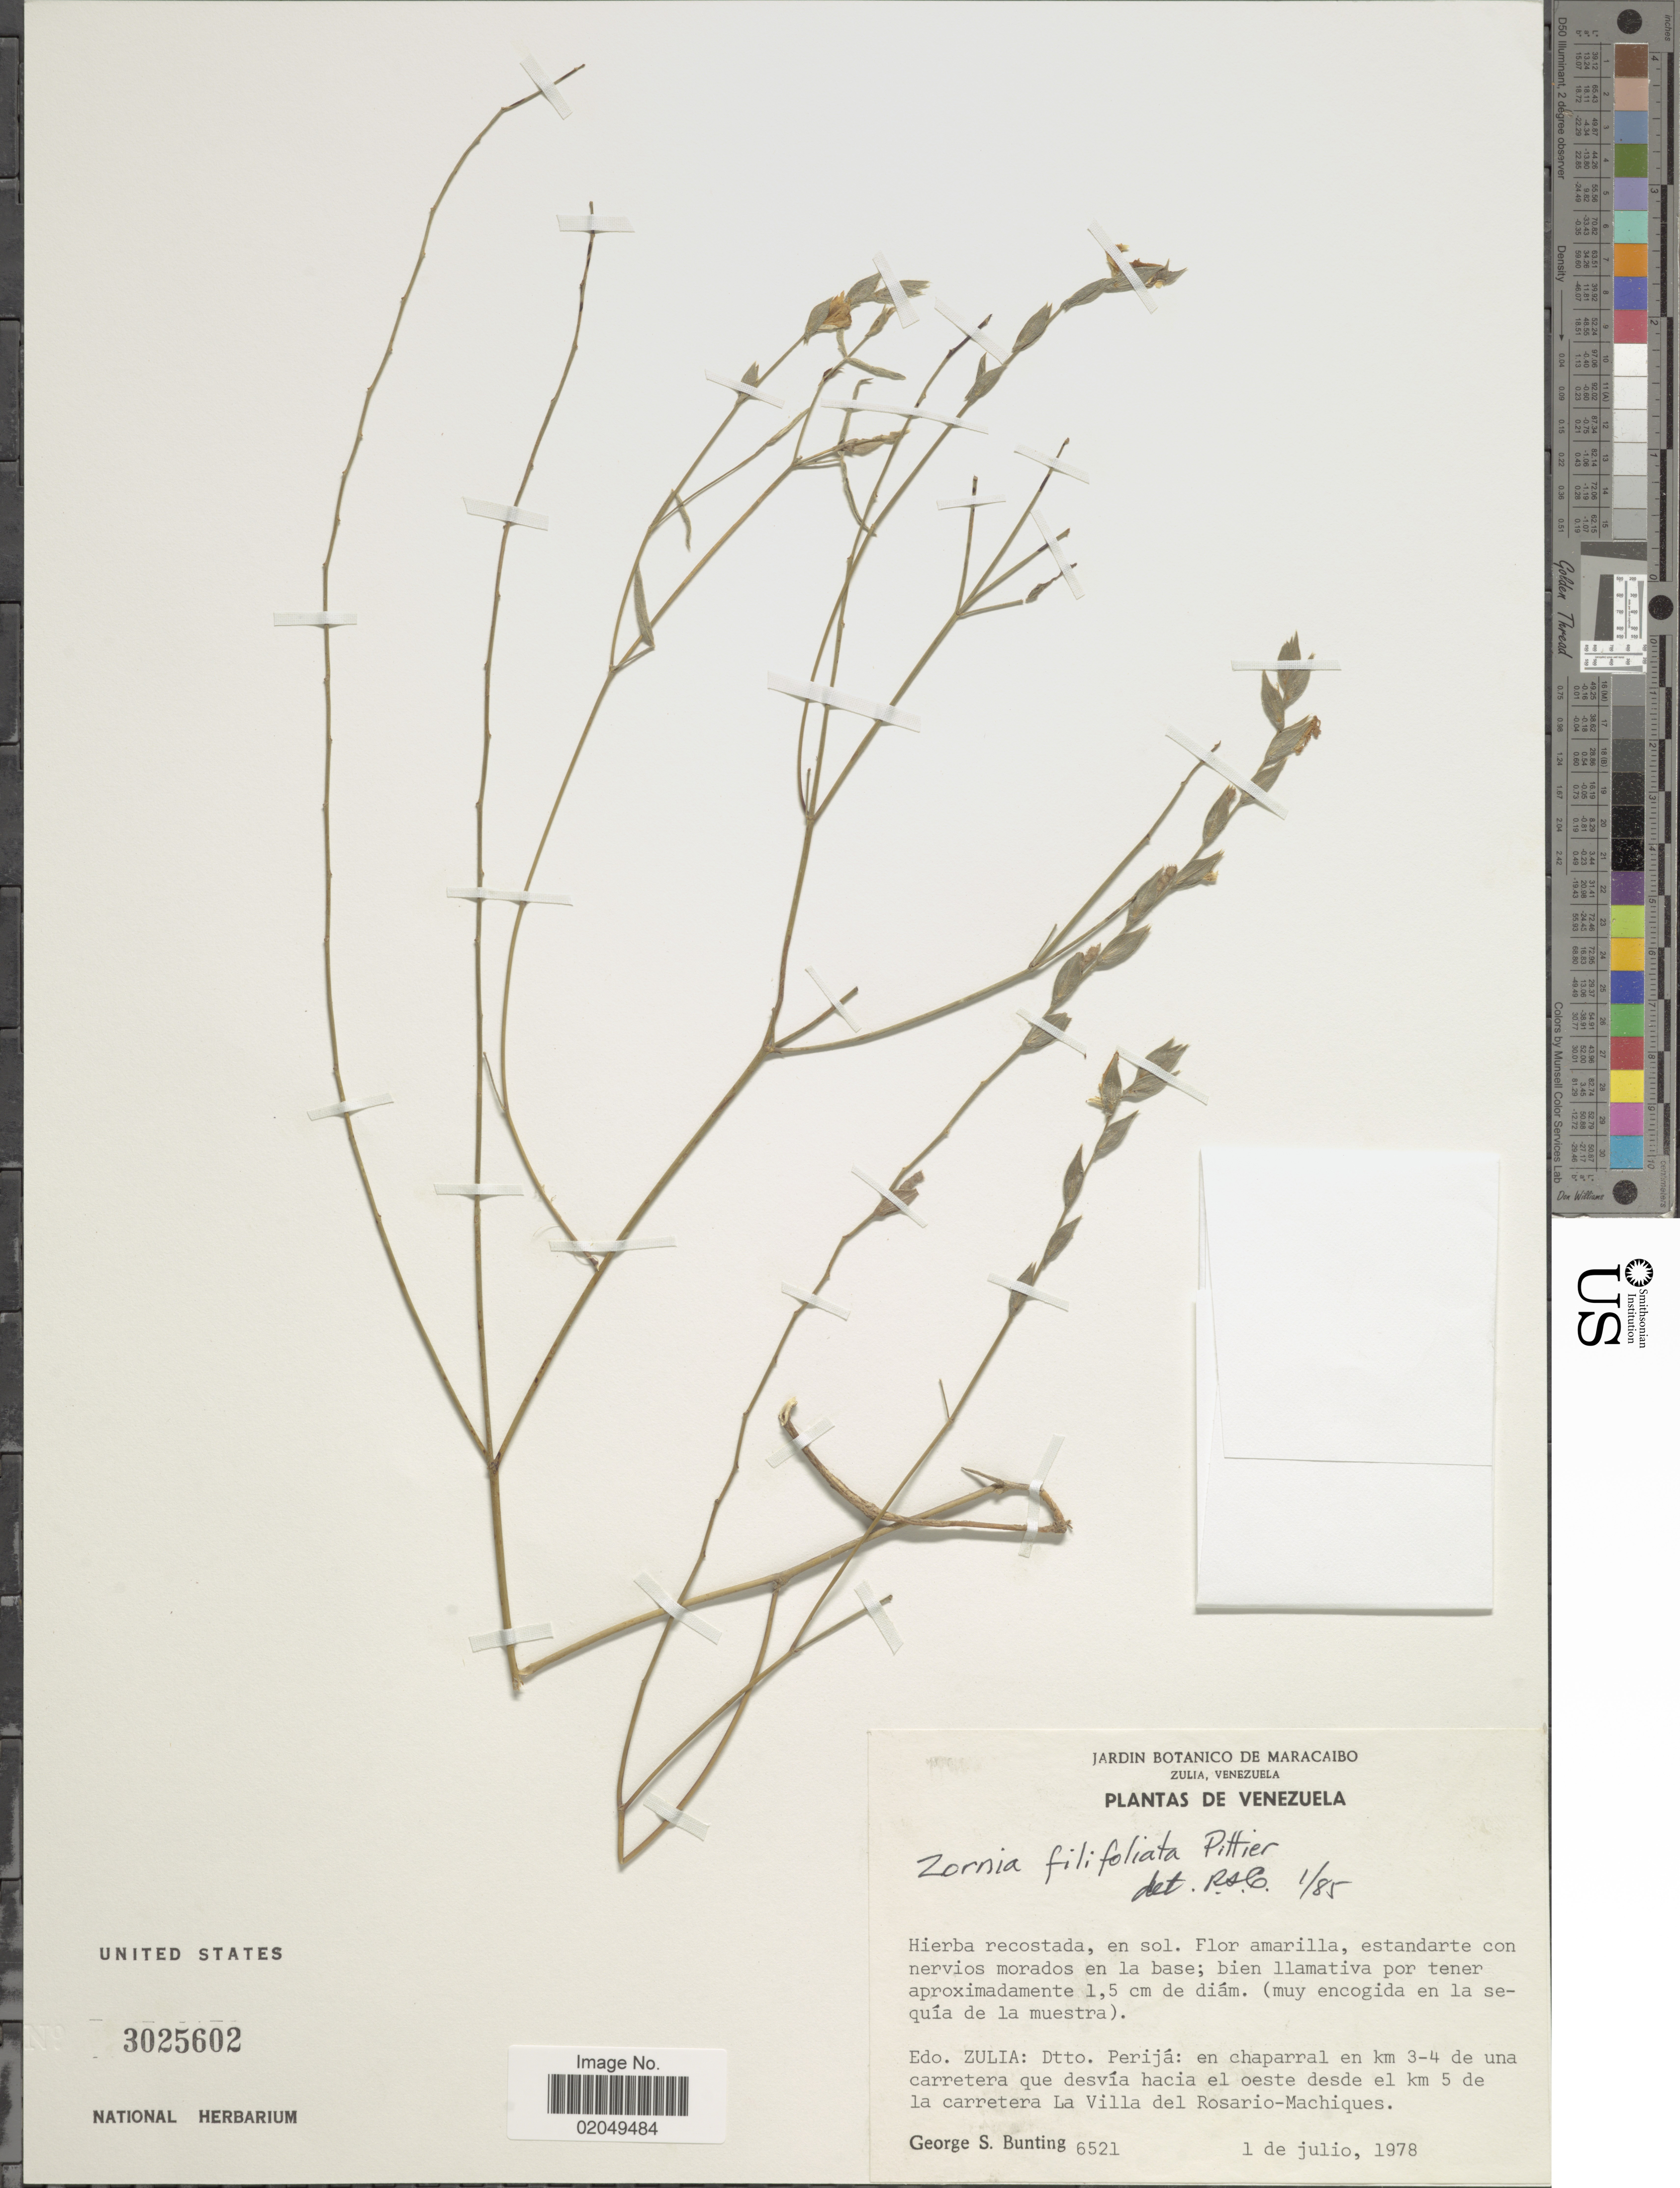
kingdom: Plantae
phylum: Tracheophyta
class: Magnoliopsida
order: Fabales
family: Fabaceae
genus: Zornia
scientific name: Zornia filifoliola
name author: Pittier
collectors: G. S. Bunting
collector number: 6521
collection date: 1978-07-01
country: Venezuela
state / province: Zulia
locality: Dtto. Peria: en chaparral en km 3-4 de una carretera que desvia hacia el oeste desde el km 5 de la carretera La Villa del Rosario-Machiques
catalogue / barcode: US 3025602